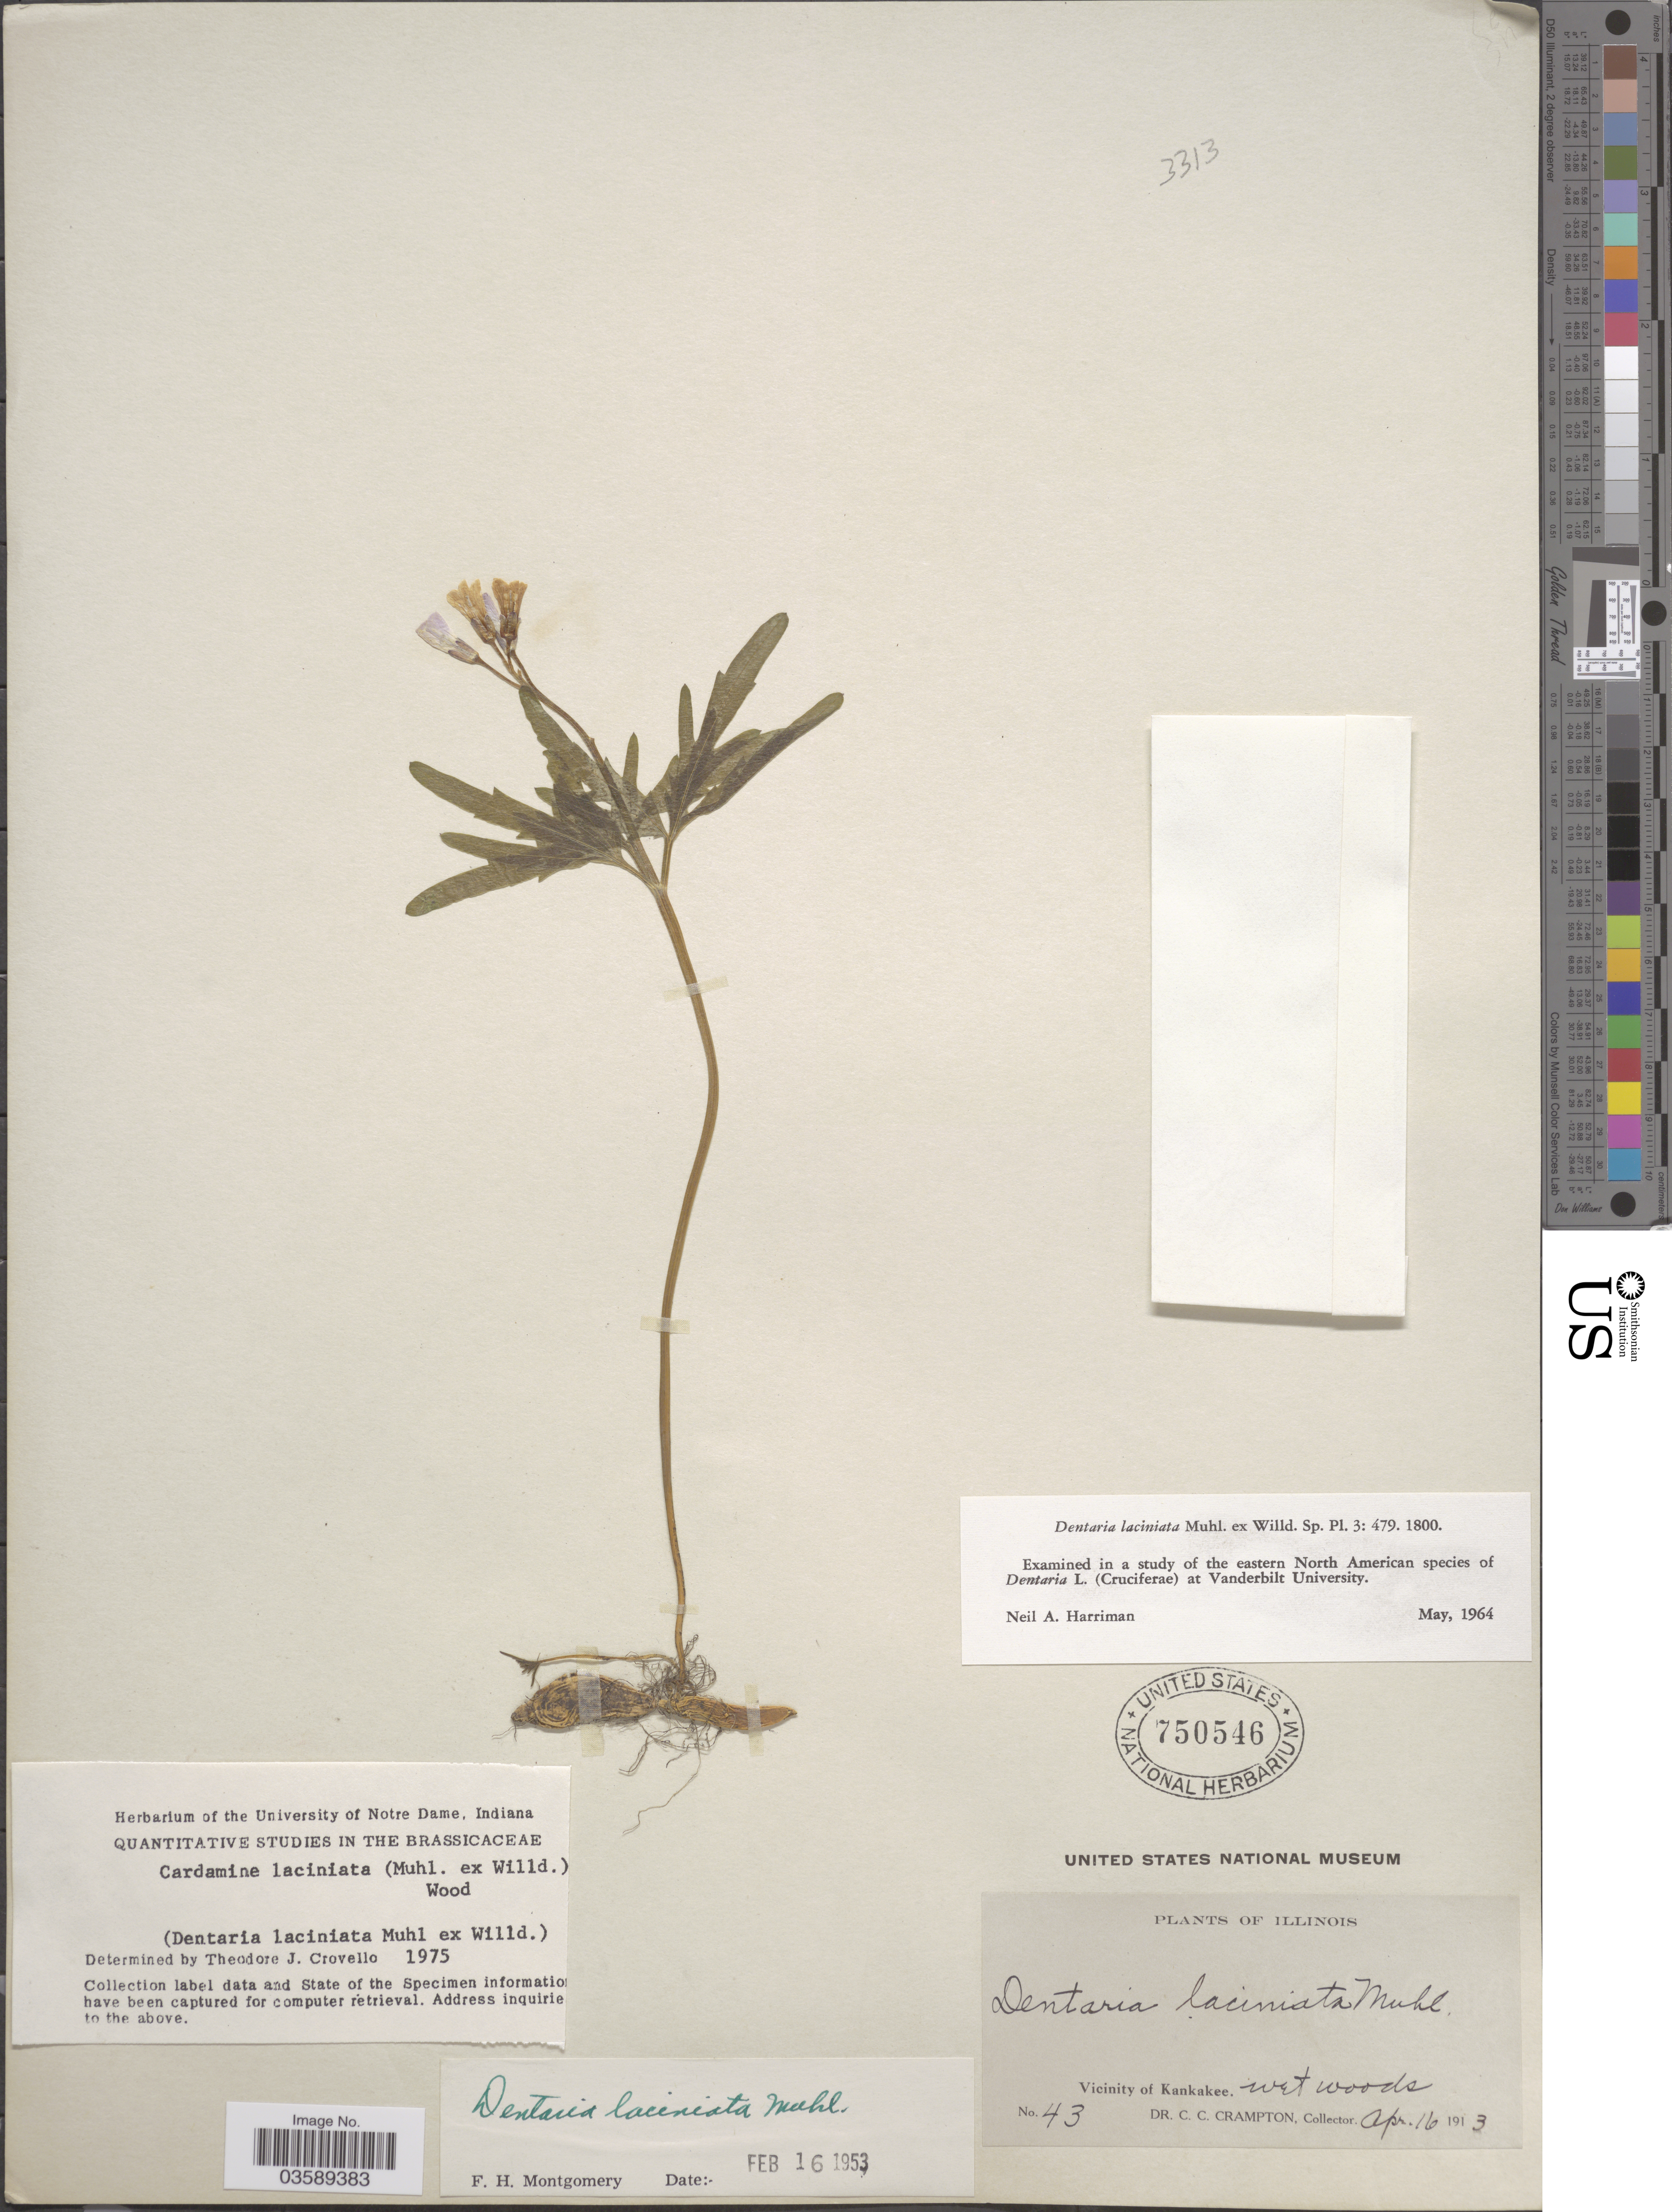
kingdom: Plantae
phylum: Tracheophyta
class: Magnoliopsida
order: Brassicales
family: Brassicaceae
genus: Cardamine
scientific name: Cardamine laciniata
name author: (Hook.) Steud.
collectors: C. Crampton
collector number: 43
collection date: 1913-04-16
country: United States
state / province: Illinois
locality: Vicinity of Kankakee.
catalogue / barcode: US 750546